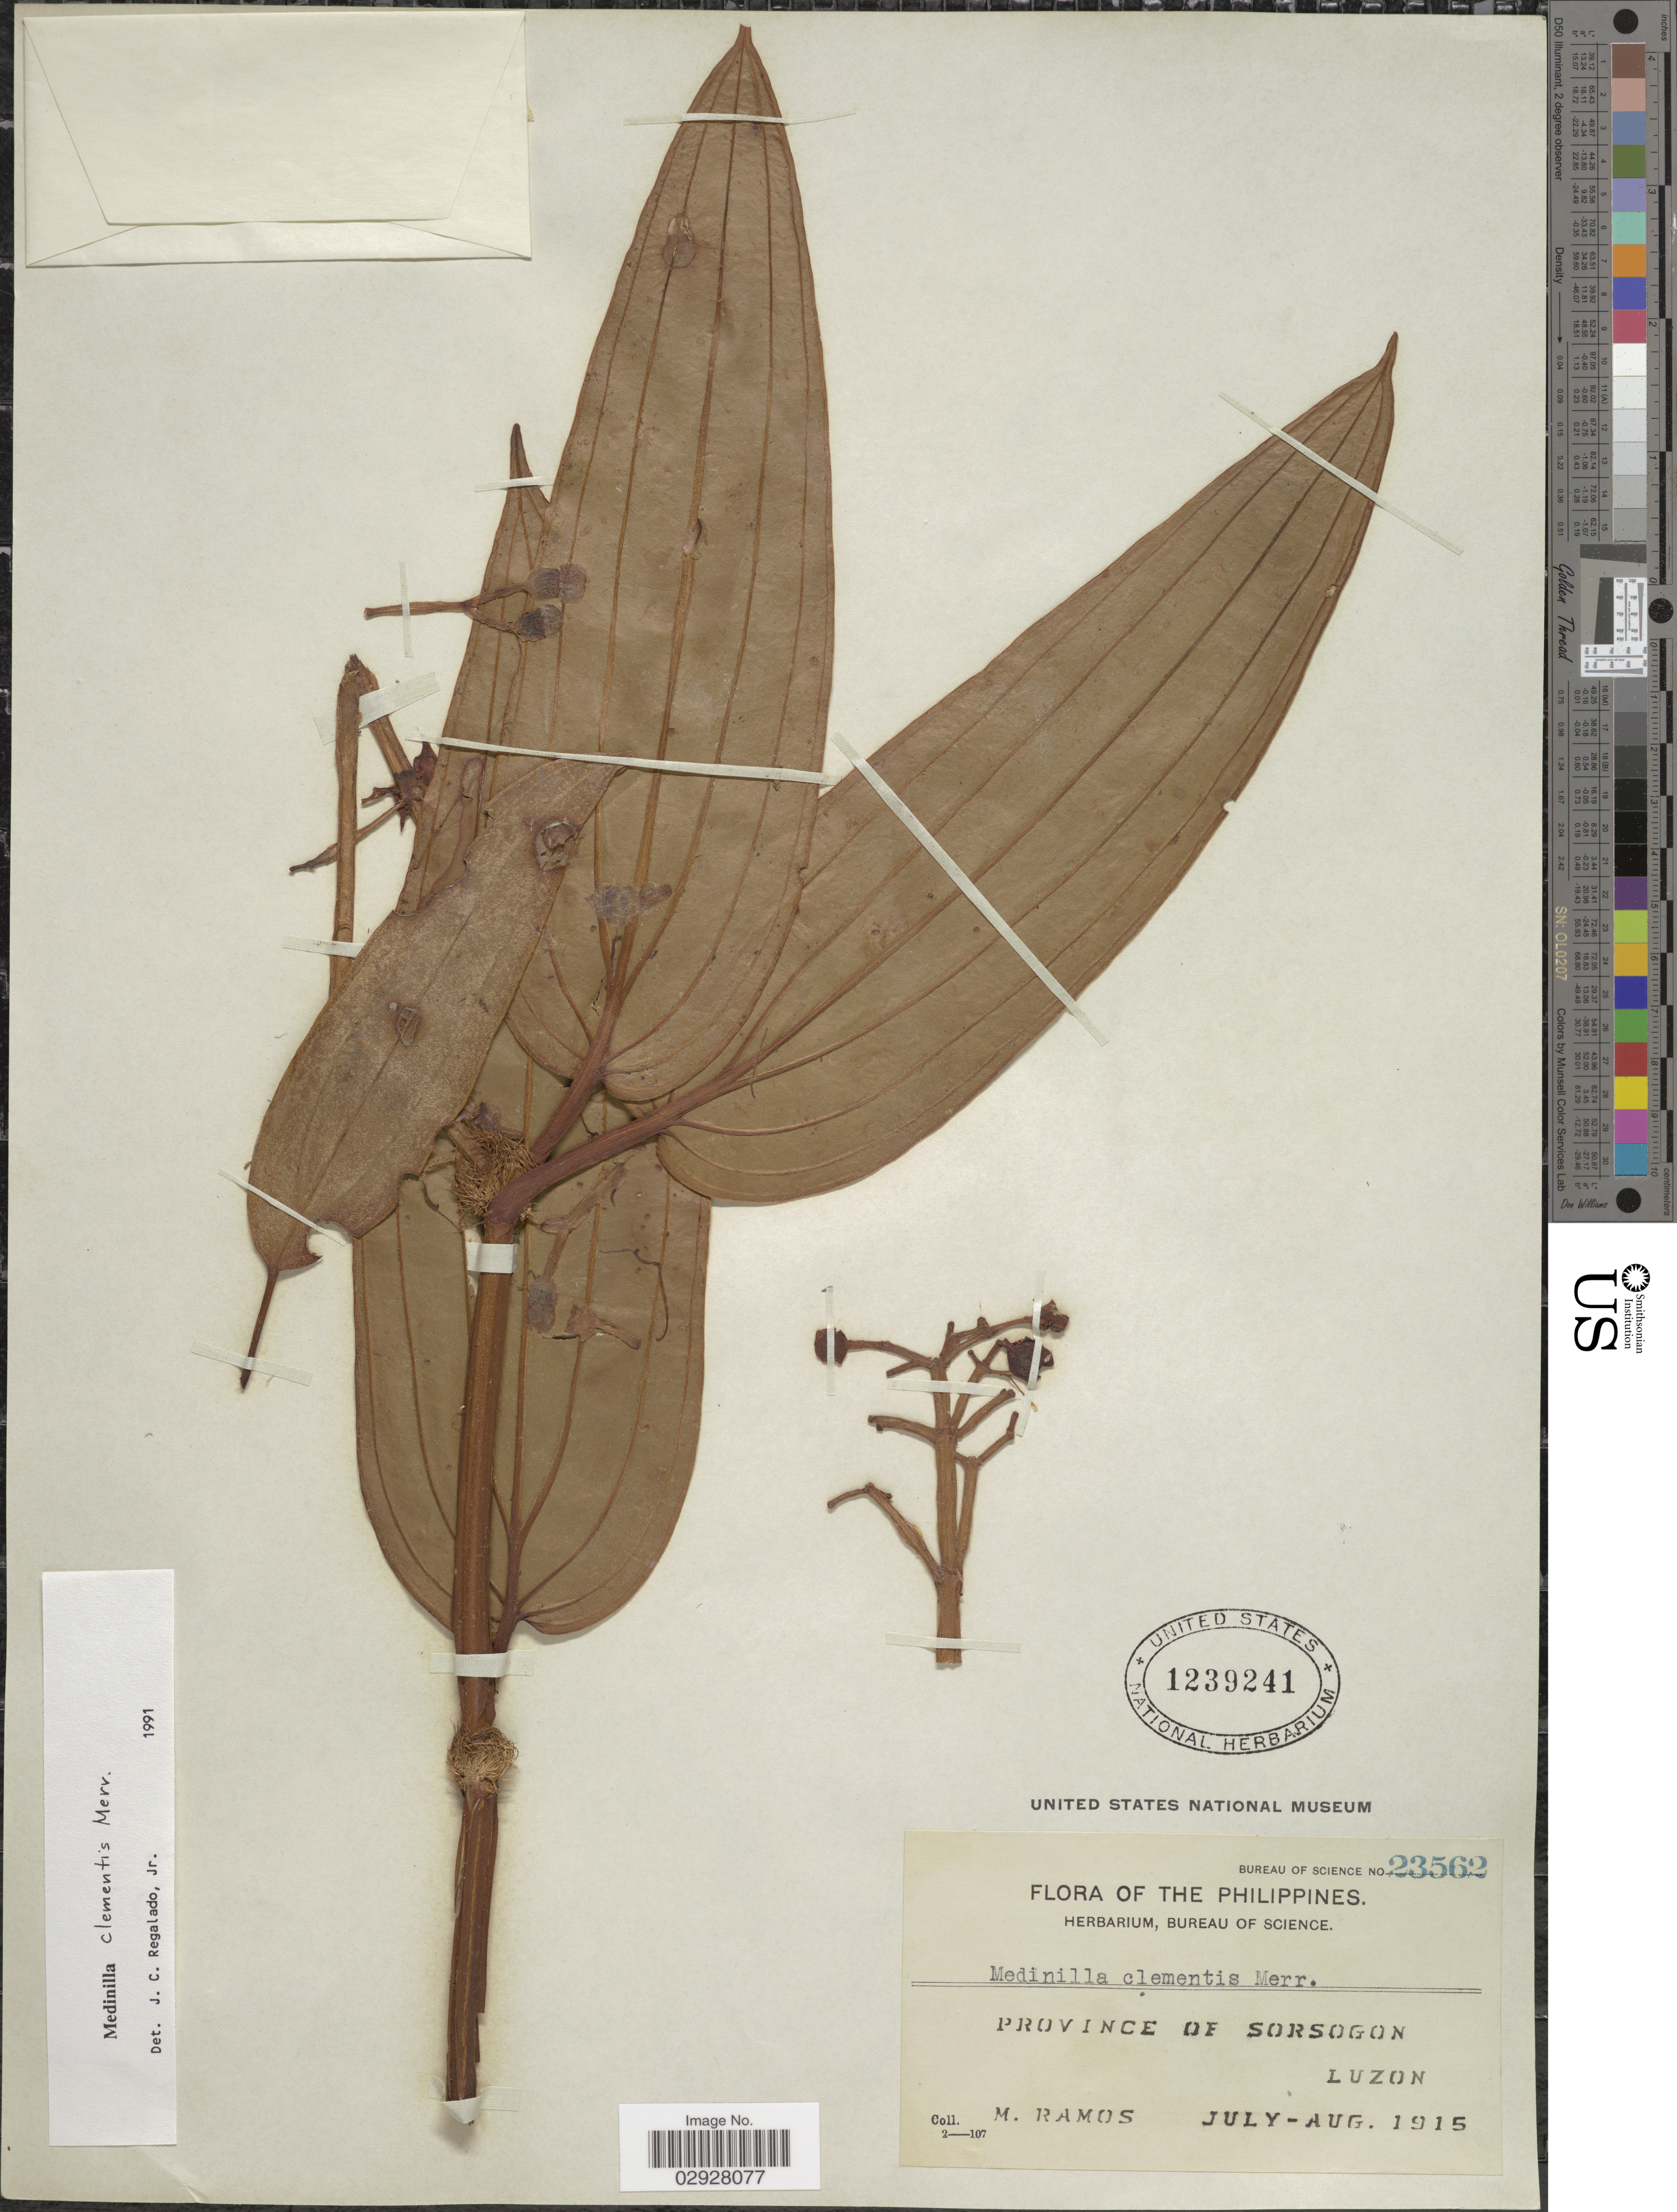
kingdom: Plantae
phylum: Tracheophyta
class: Magnoliopsida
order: Myrtales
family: Melastomataceae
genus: Medinilla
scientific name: Medinilla clementis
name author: Merr.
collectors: M. Ramos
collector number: Bureau of Science 23562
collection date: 1915-07/1915-08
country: Philippines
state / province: Bicol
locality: Province of Sorsogon, Luzon.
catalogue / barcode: US 1239241